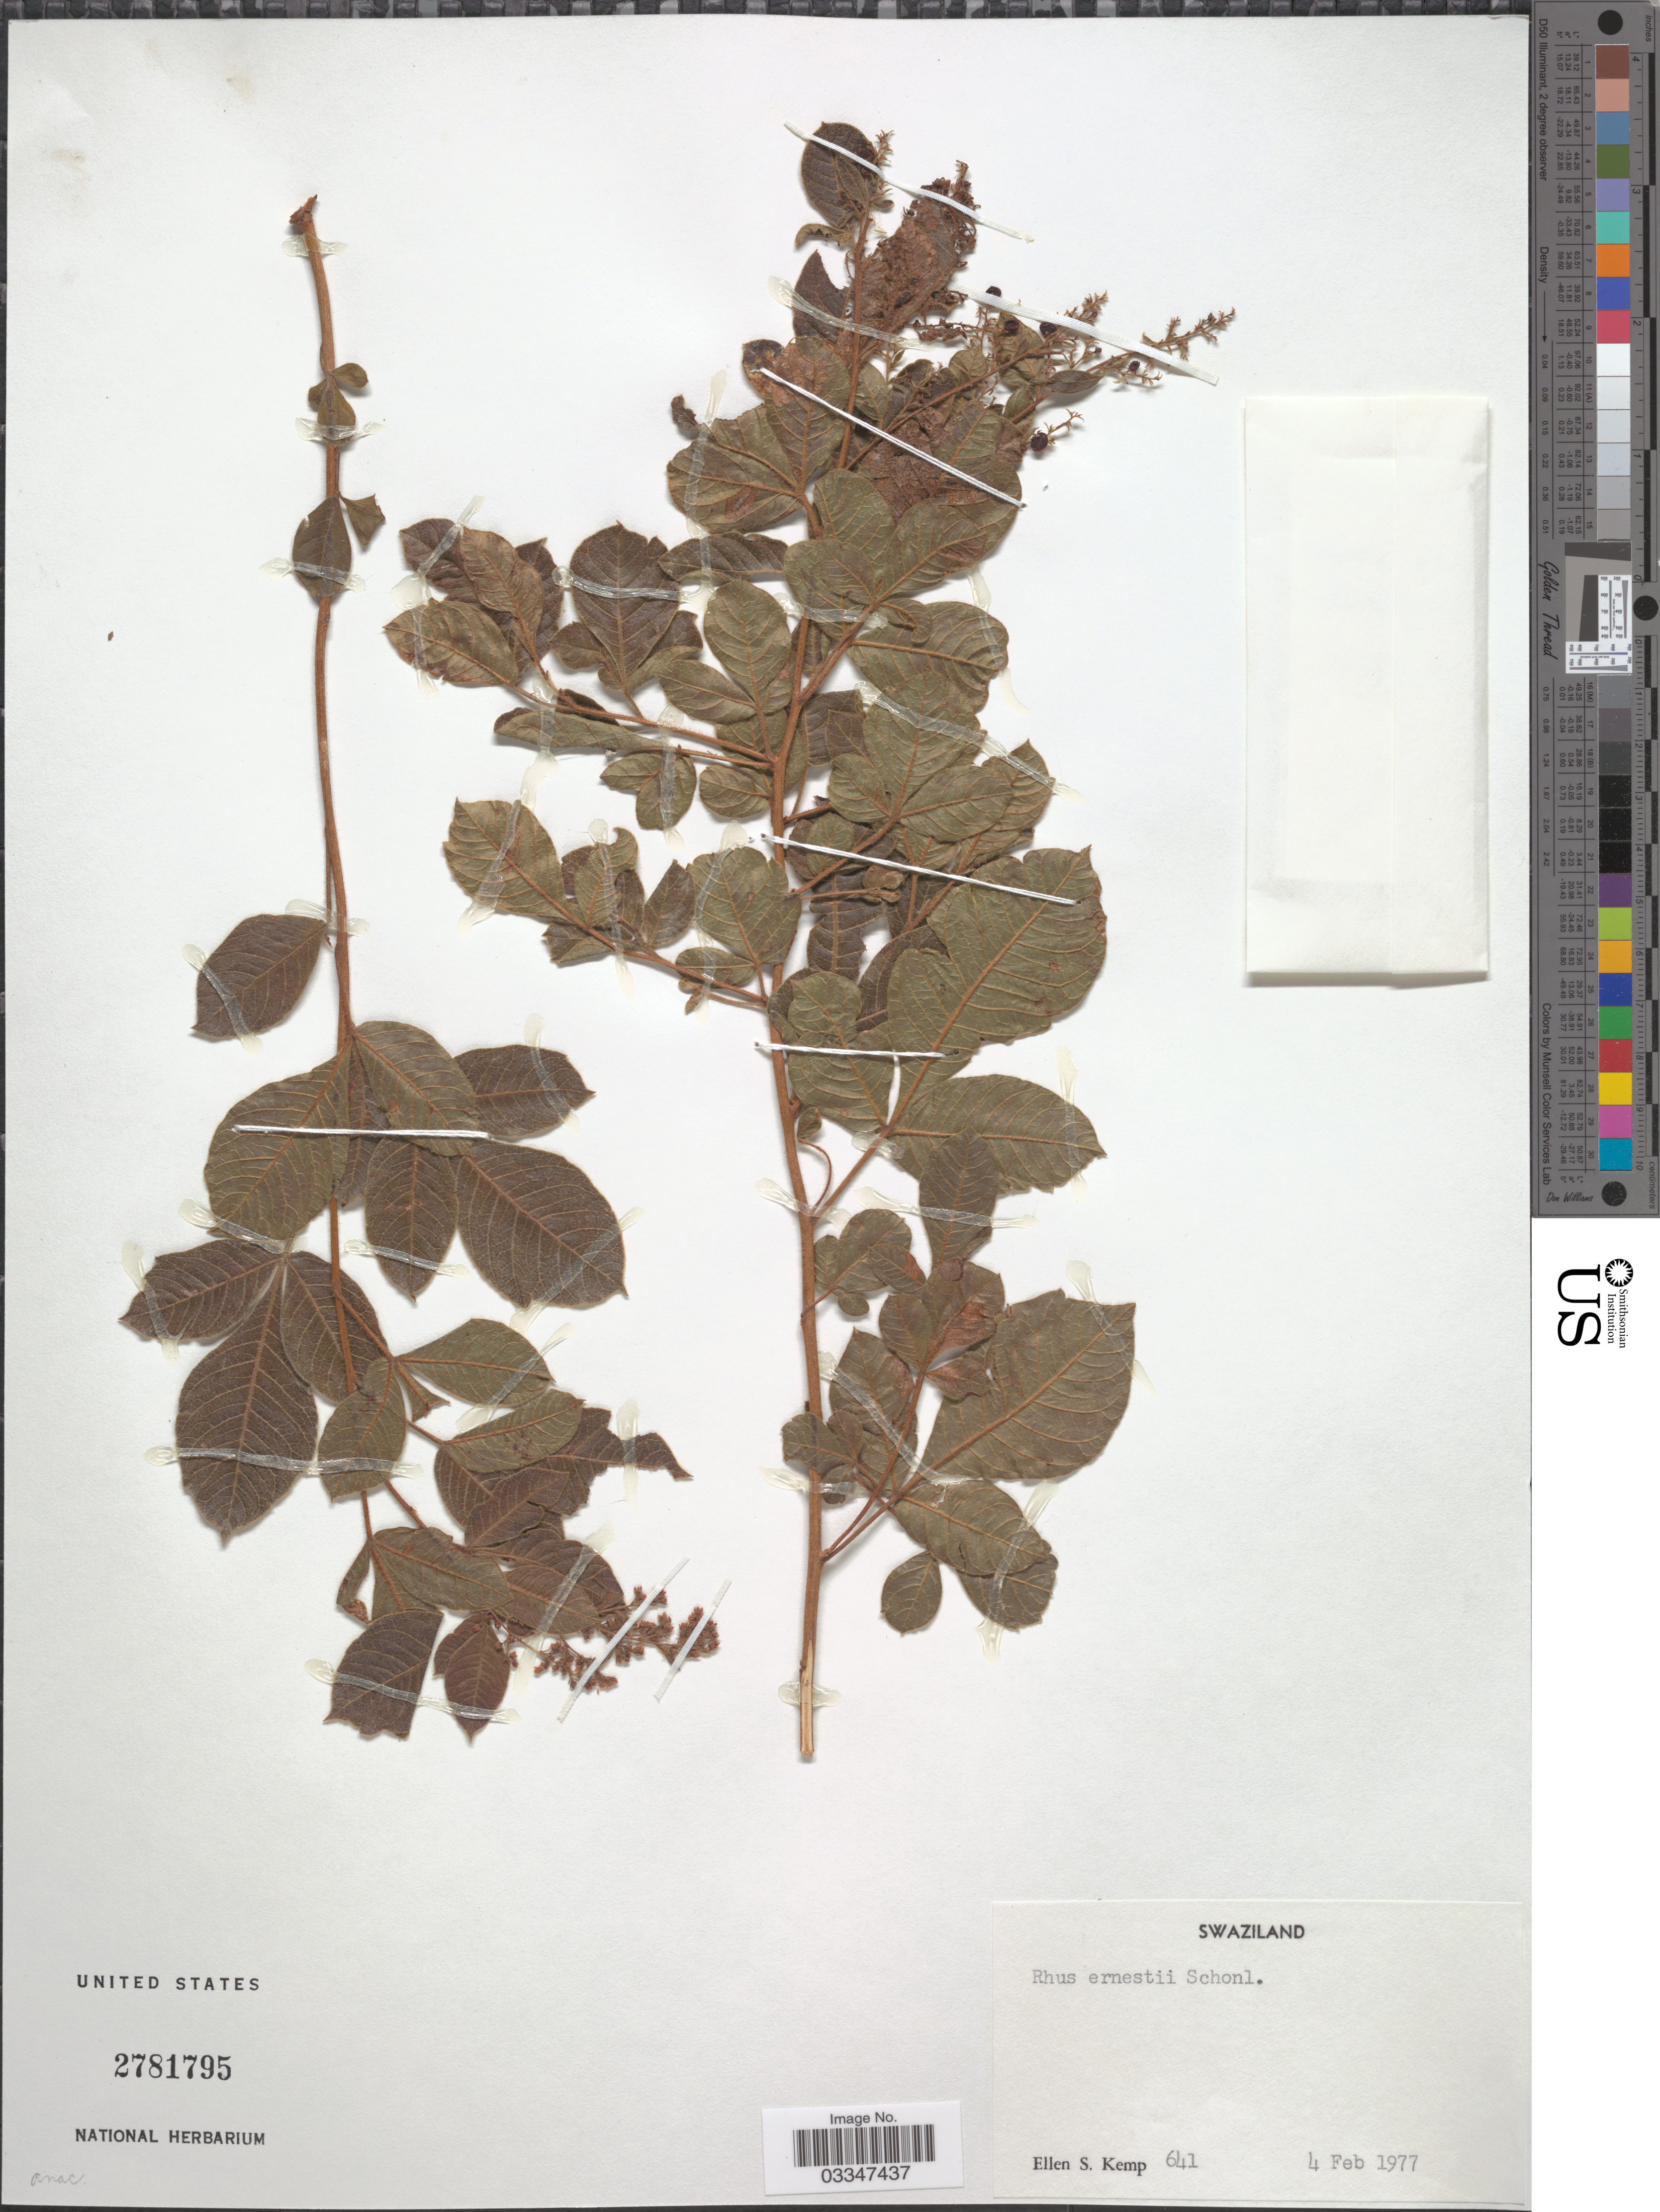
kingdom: Plantae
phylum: Tracheophyta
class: Magnoliopsida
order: Sapindales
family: Anacardiaceae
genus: Rhus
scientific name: Rhus ernestii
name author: Schönland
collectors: E. S. Kemp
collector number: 641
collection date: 1977-02-04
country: Eswatini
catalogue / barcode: US 2781795